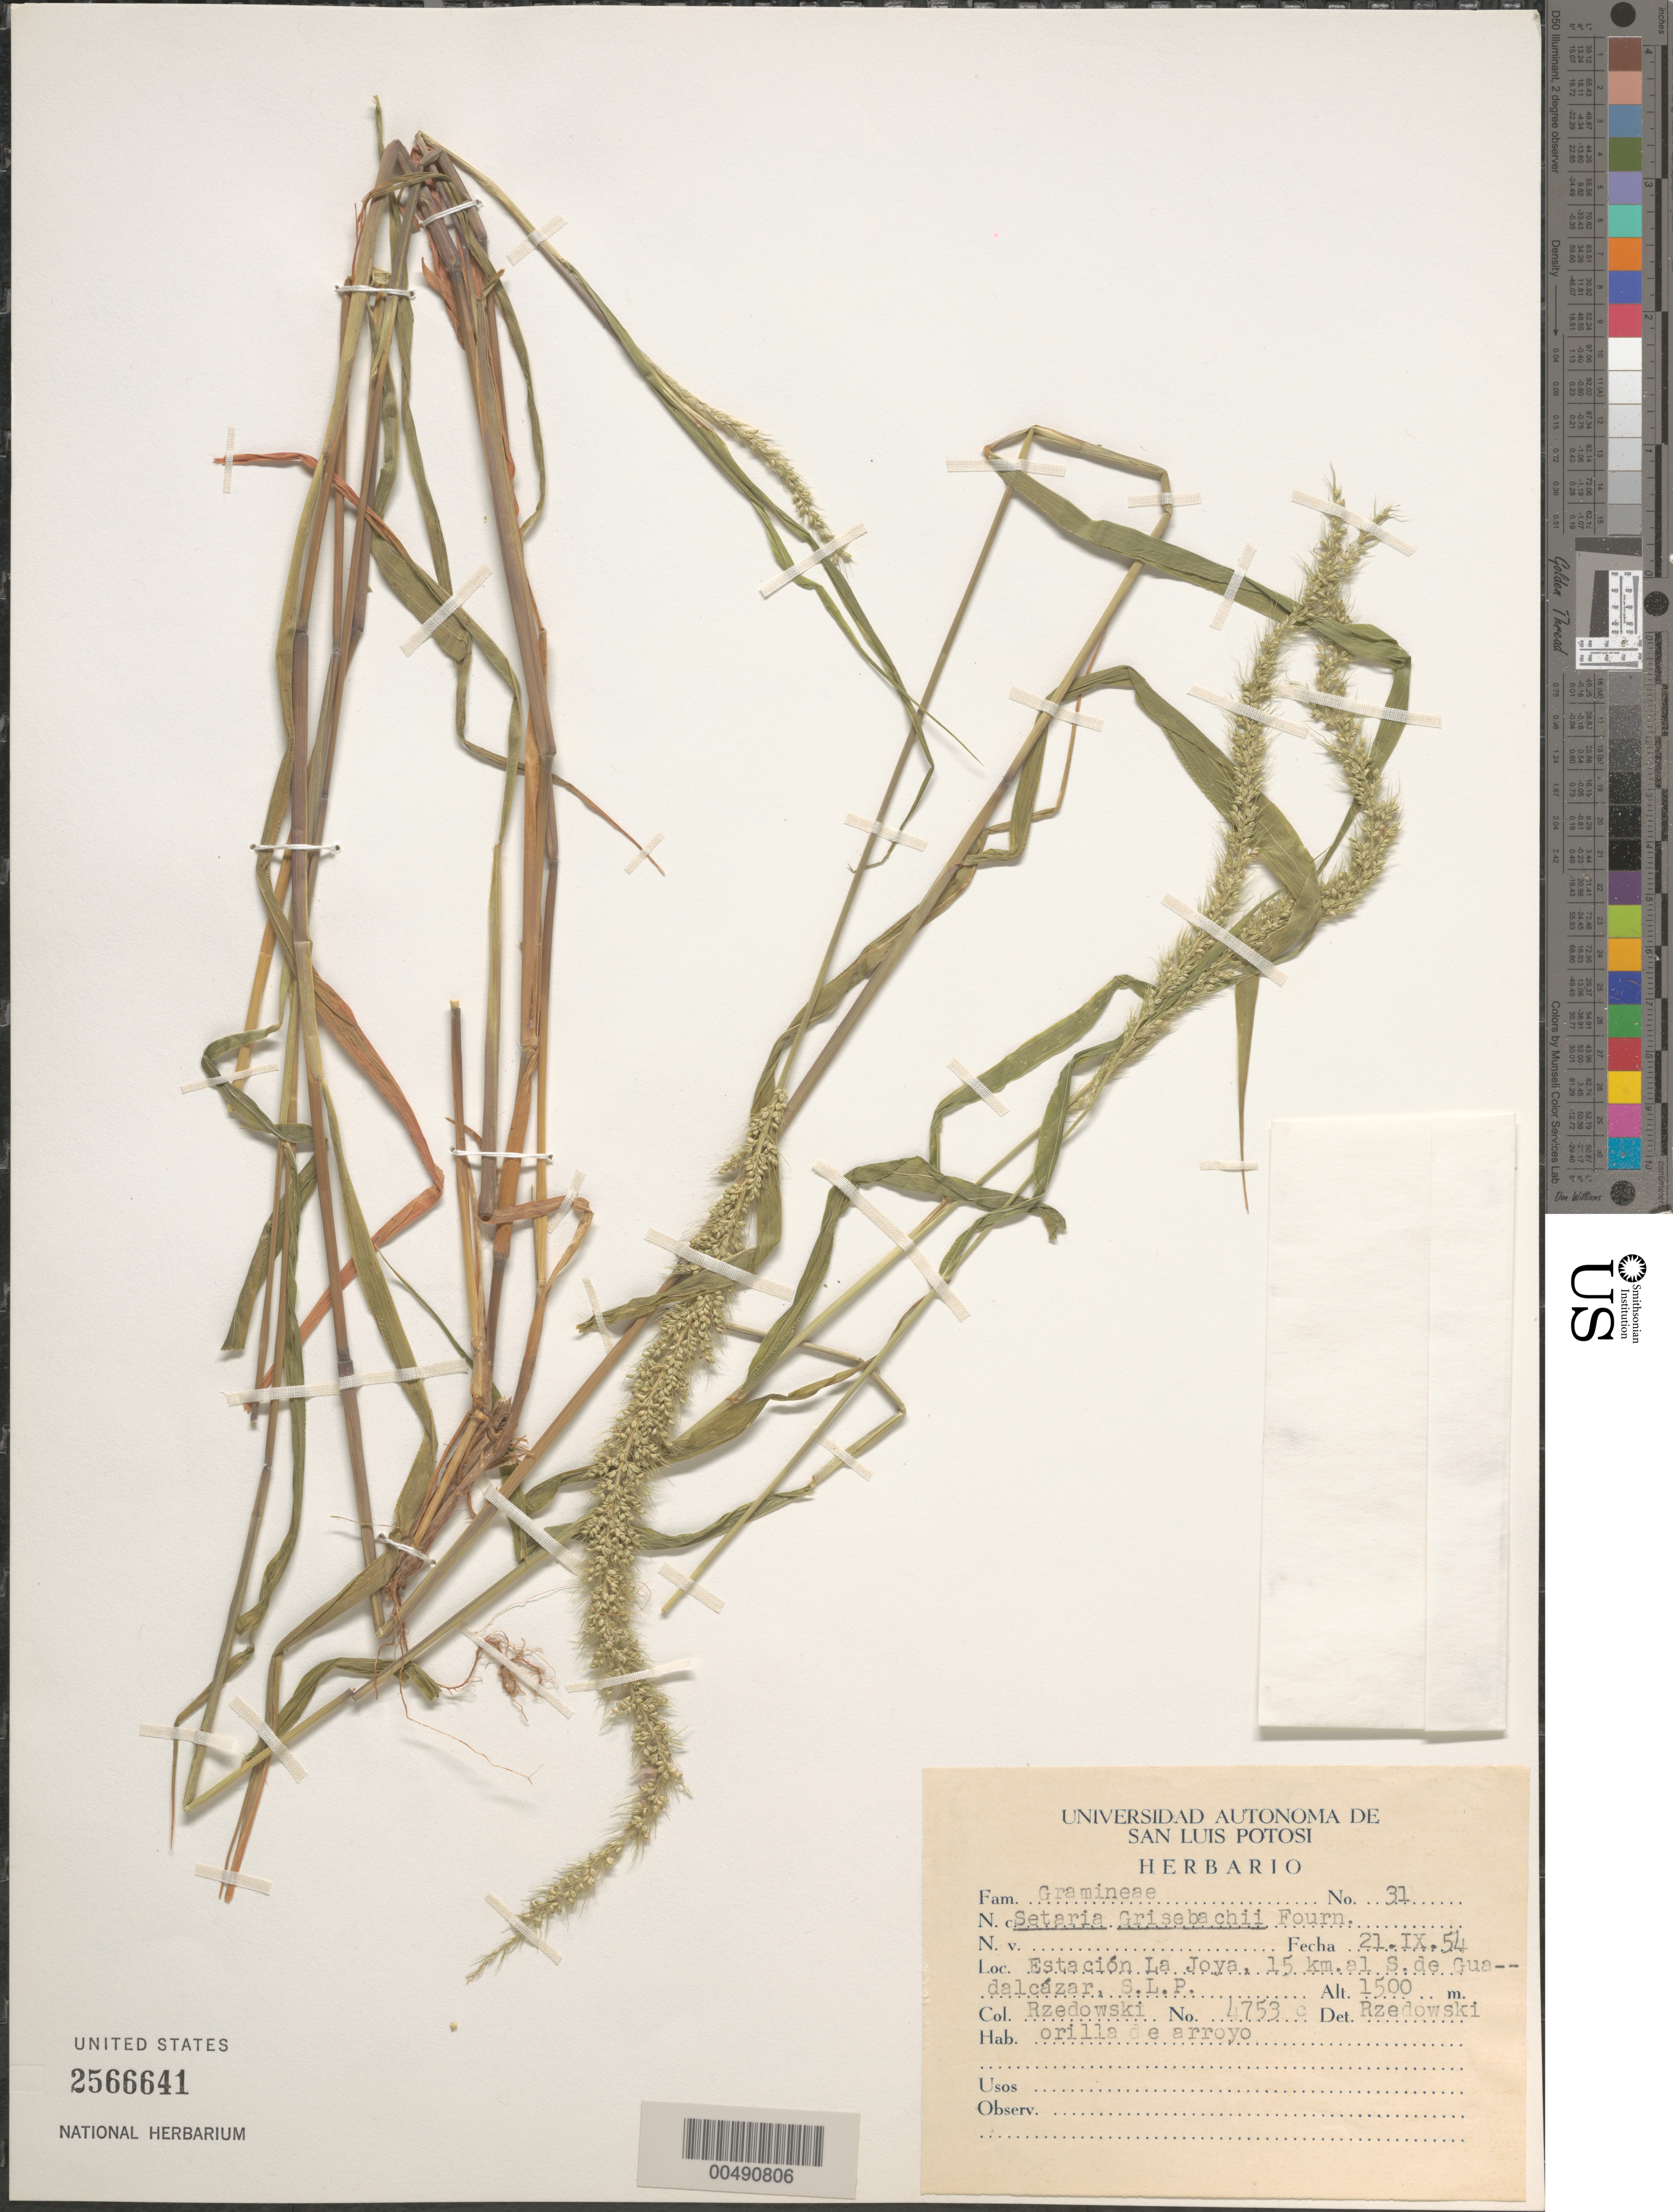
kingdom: Plantae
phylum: Tracheophyta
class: Liliopsida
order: Poales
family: Poaceae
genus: Setaria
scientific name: Setaria grisebachii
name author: E. Fourn.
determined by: Rzedowski, J.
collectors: J. Rzedowski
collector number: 4753C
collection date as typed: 21 Sep 1954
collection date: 1954-09-21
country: Mexico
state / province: San Luis Potosi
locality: Estación La Joya, 15 km S of Guadalcázar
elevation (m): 1500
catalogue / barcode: US 2566641